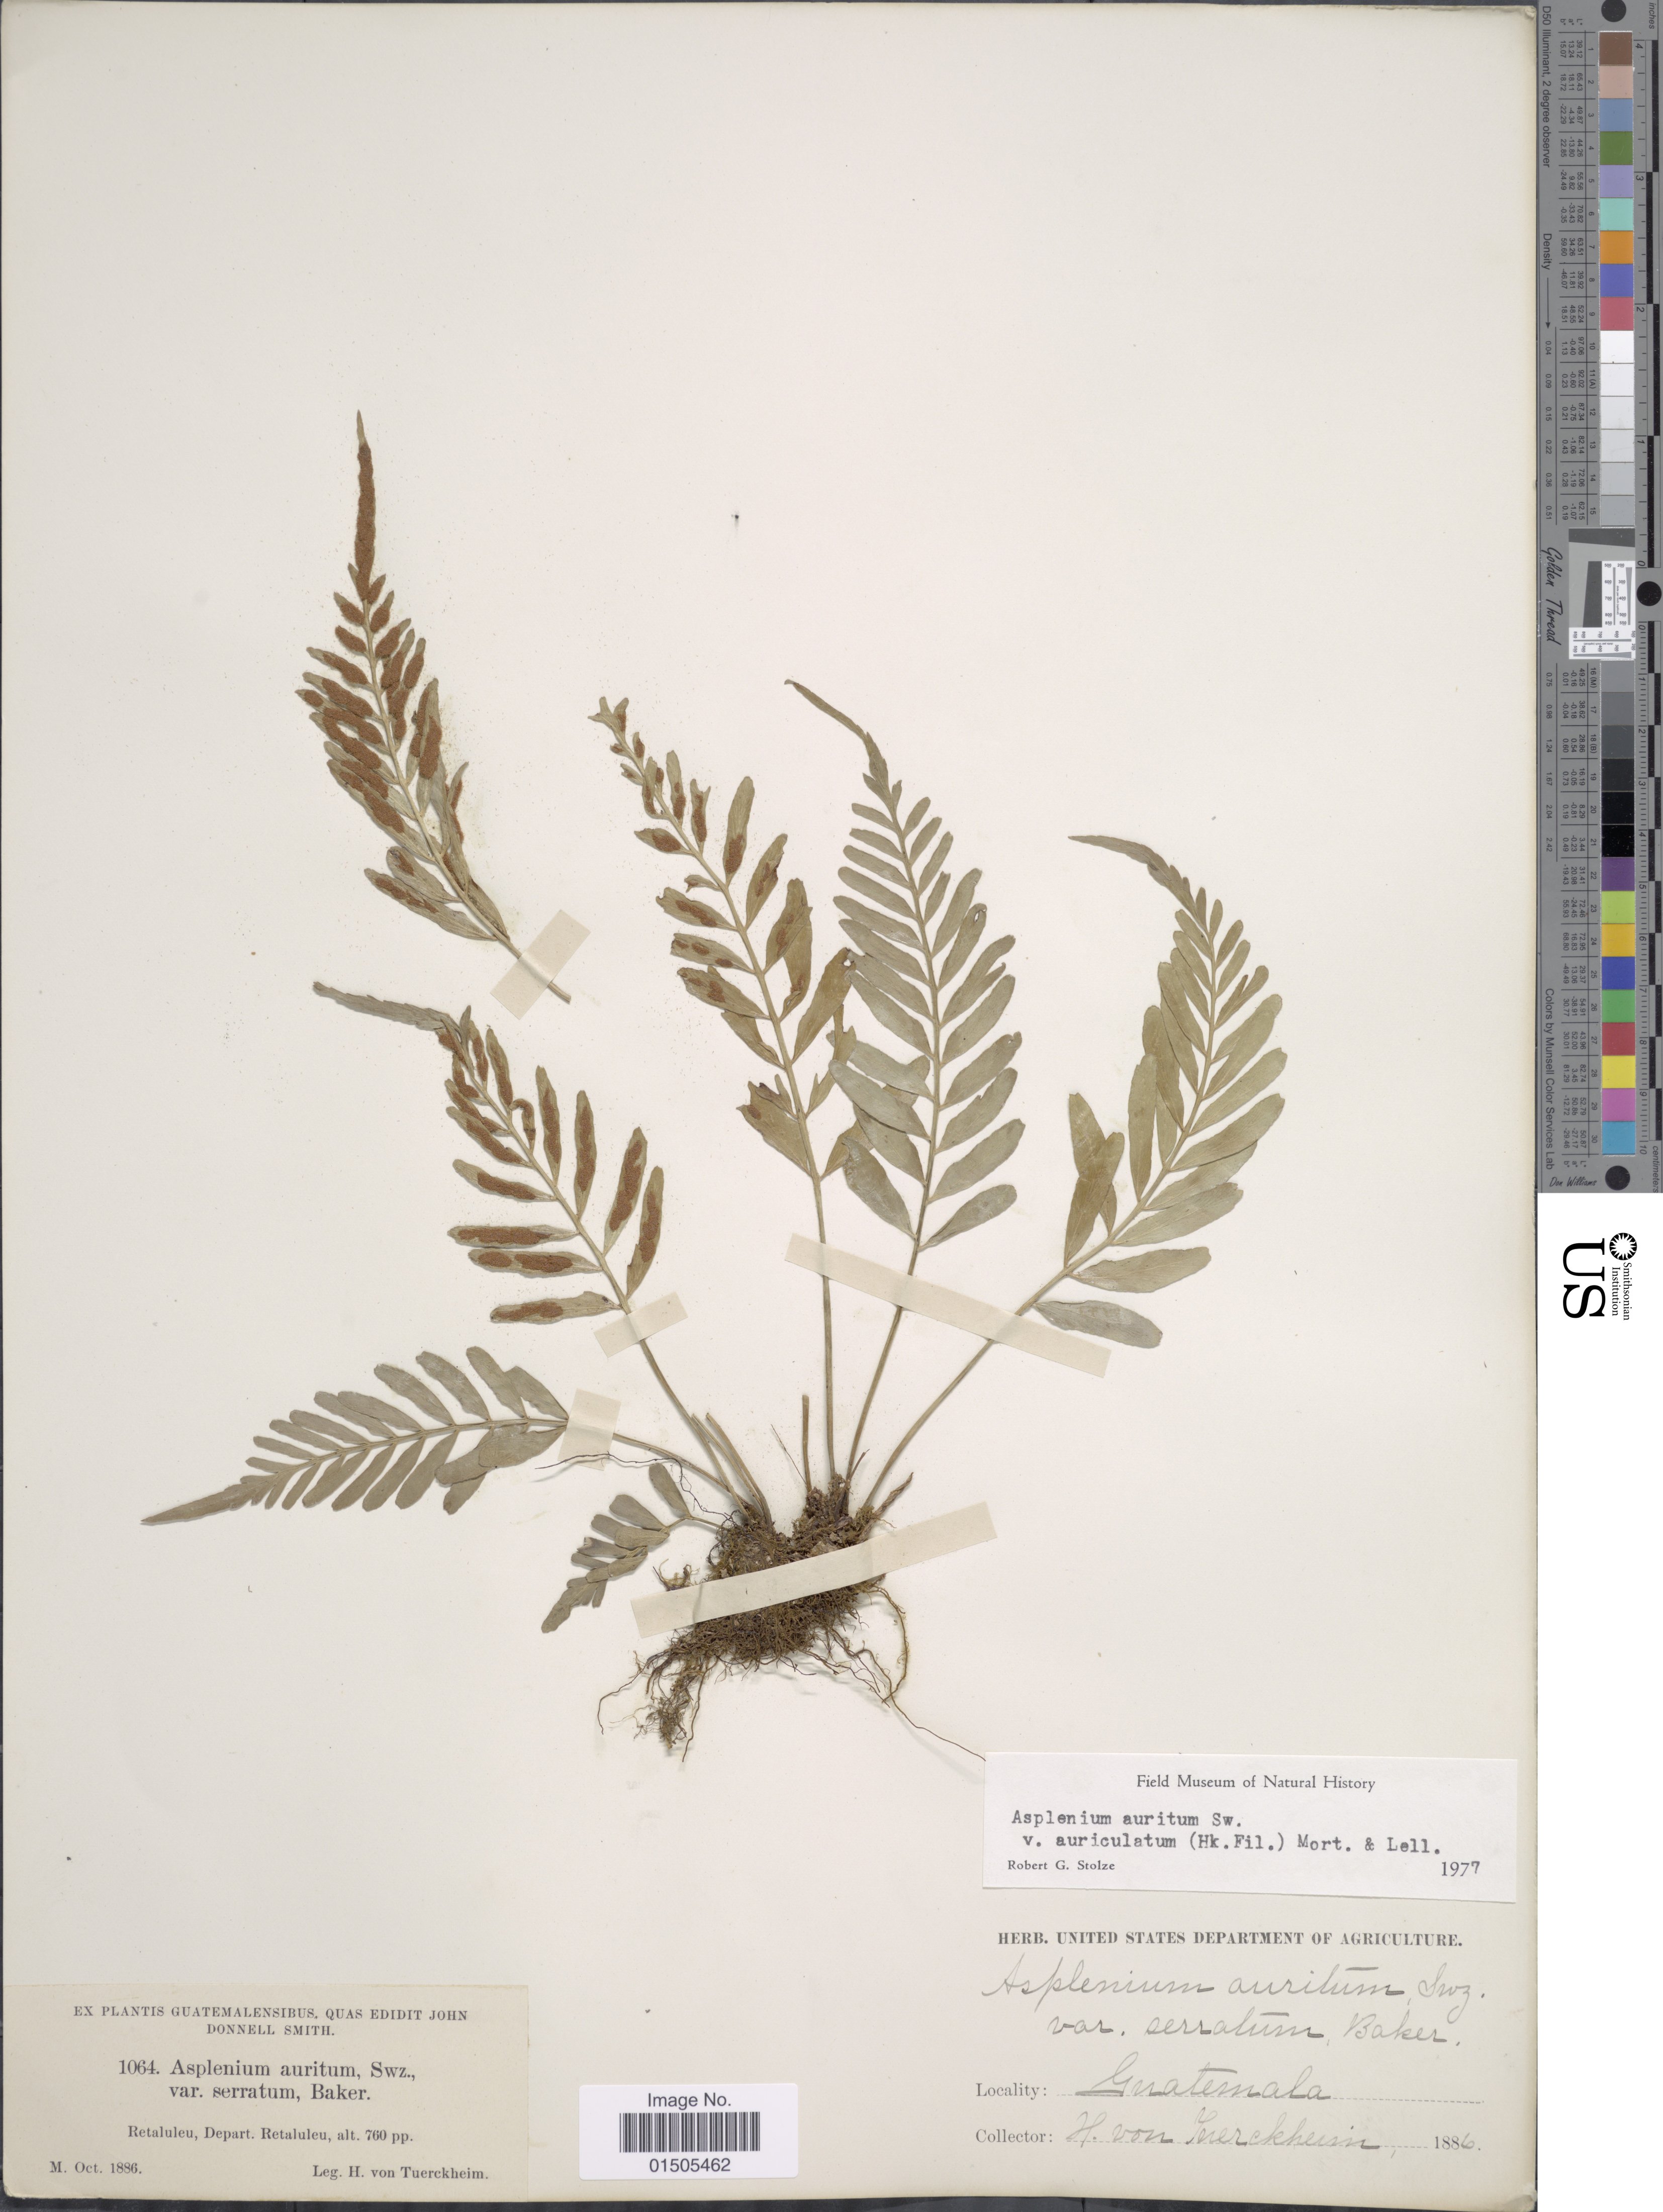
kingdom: Plantae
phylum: Tracheophyta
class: Polypodiopsida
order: Polypodiales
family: Aspleniaceae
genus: Asplenium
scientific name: Asplenium auritum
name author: Sw.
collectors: H. von Türckheim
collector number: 1064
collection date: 1886-10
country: Guatemala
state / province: Retalhuleu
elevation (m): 232